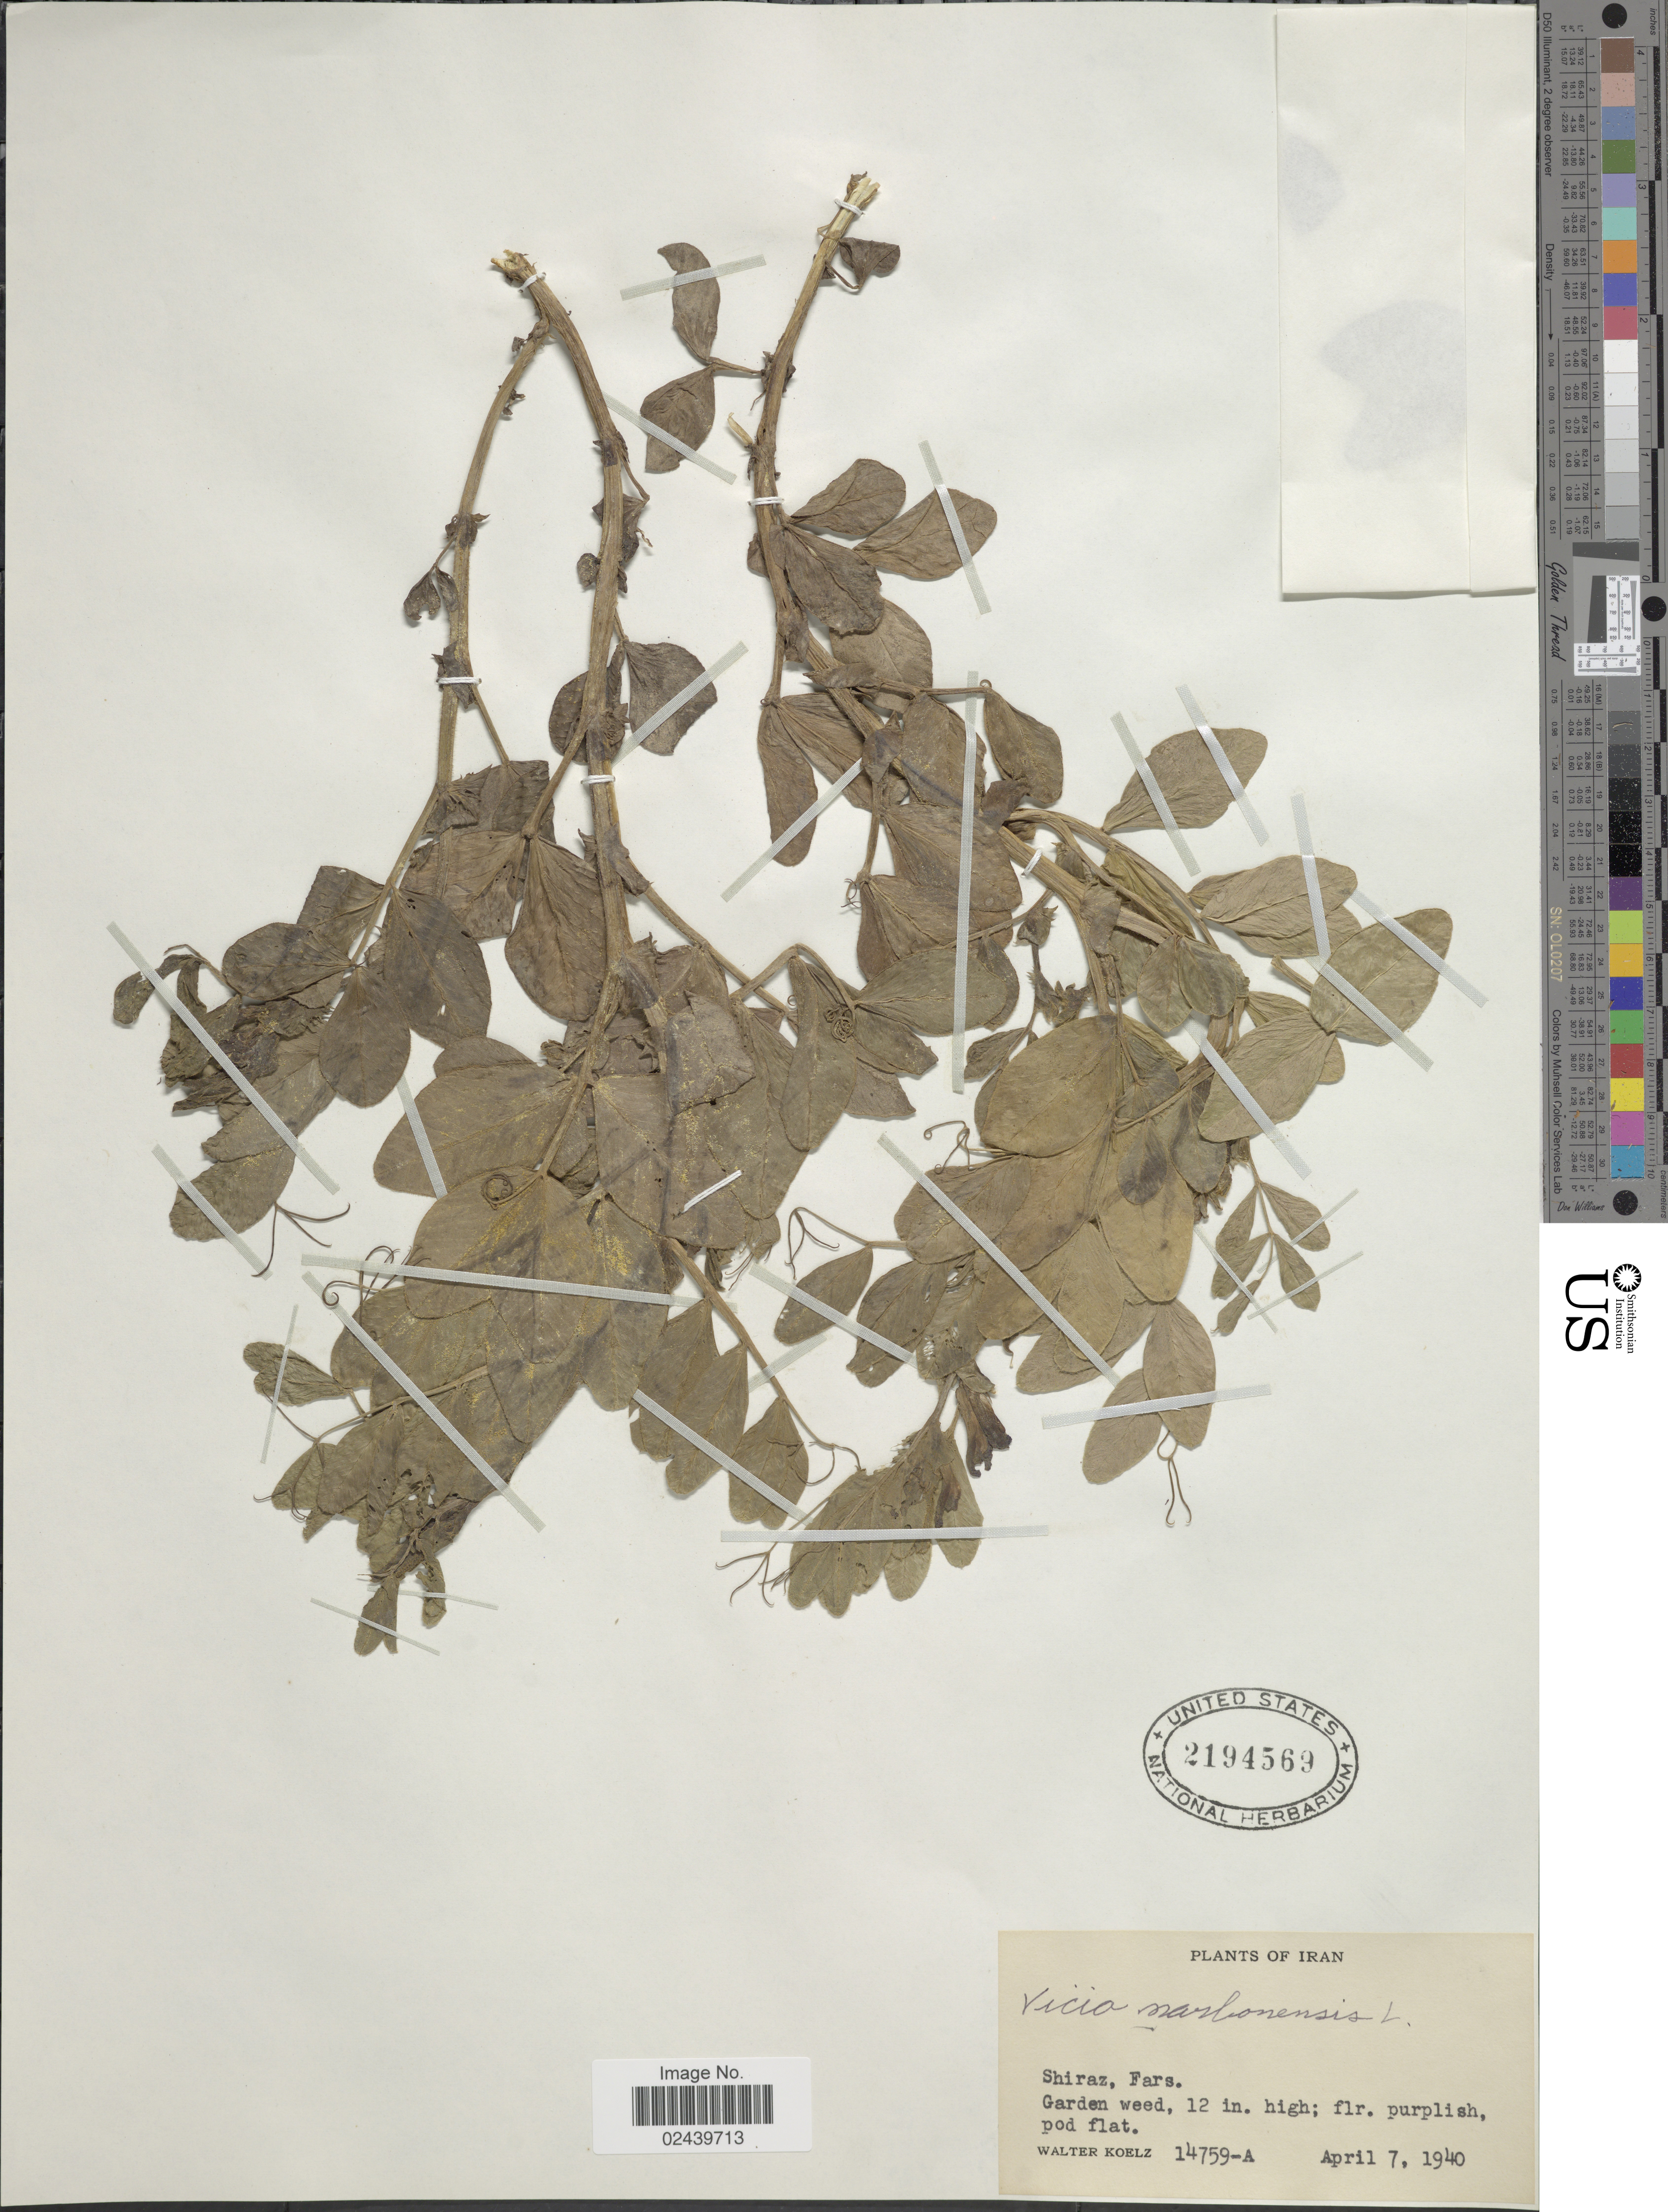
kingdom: Plantae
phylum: Tracheophyta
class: Magnoliopsida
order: Fabales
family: Fabaceae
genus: Vicia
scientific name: Vicia narbonensis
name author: L.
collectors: W. N. Koelz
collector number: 14759-A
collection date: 1940-04-07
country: Iran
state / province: Fars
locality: Shiraz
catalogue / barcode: US 2194569